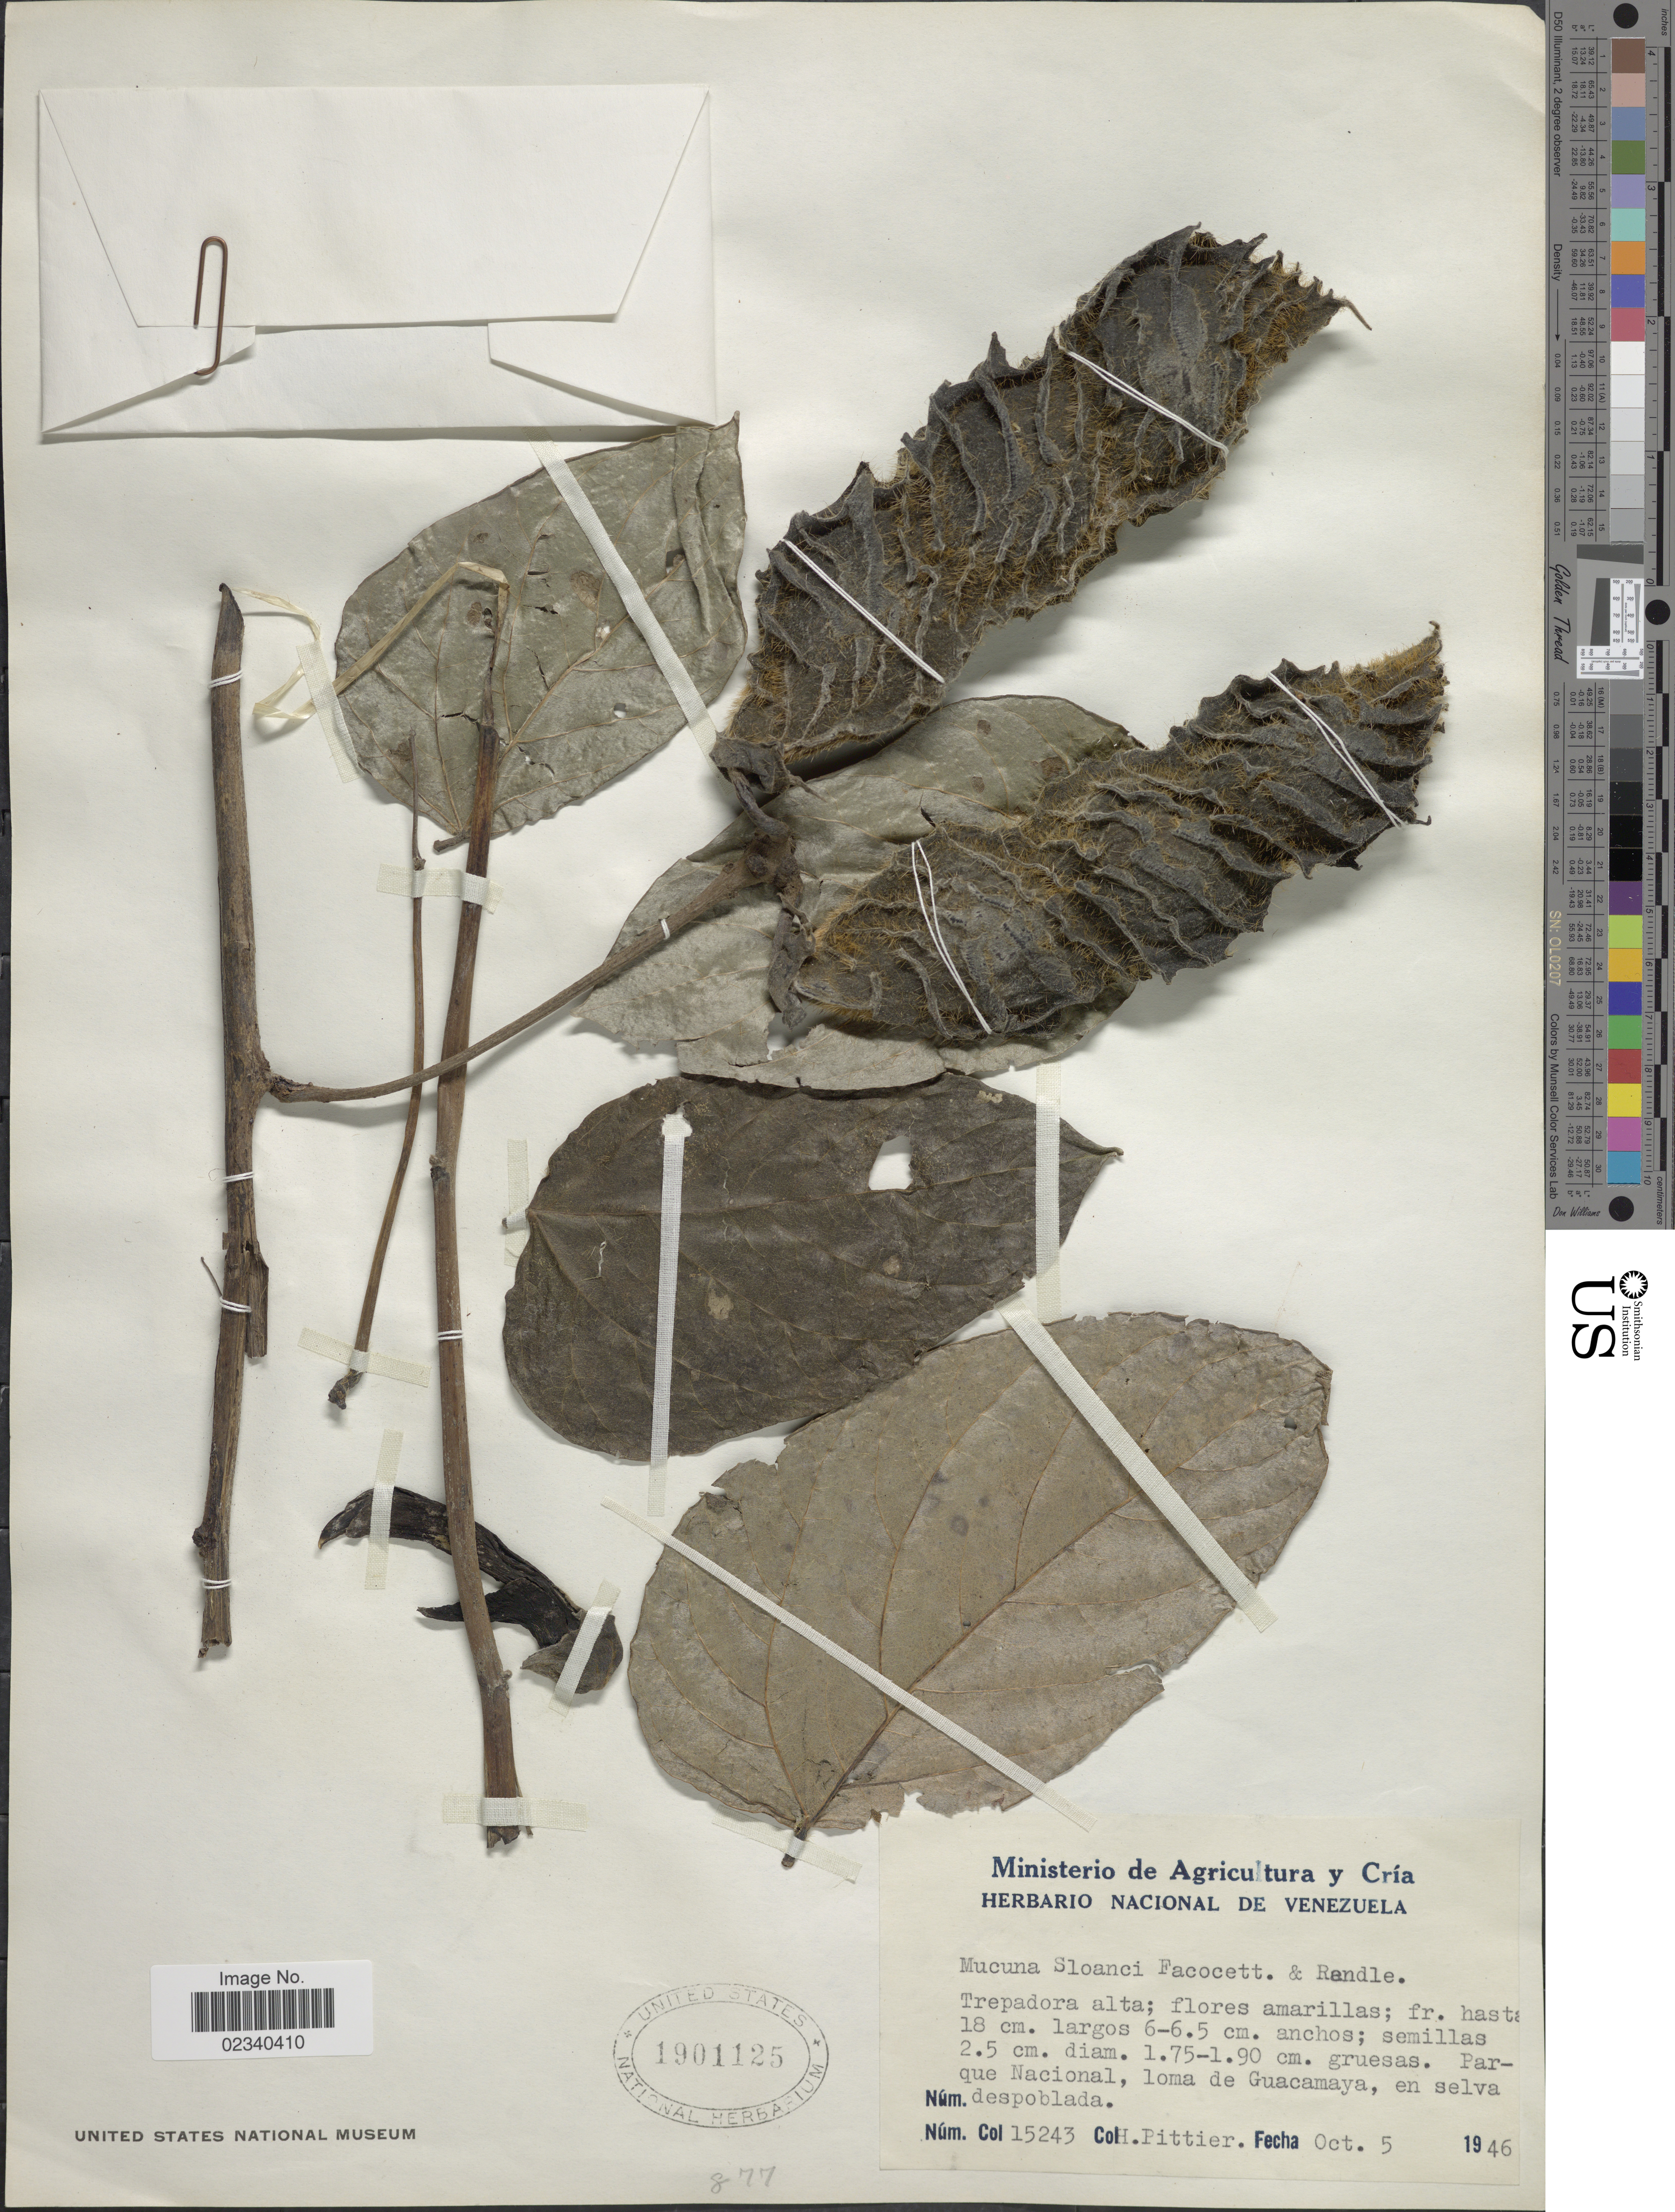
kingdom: Plantae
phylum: Tracheophyta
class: Magnoliopsida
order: Fabales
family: Fabaceae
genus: Mucuna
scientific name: Mucuna sloanei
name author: Fawc. & Rendle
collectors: H. F. Pittier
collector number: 15243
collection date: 1946-10-05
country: Costa Rica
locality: Parque Nacional, loma de Guacamaya, en selva despoblada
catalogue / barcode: US 1901125